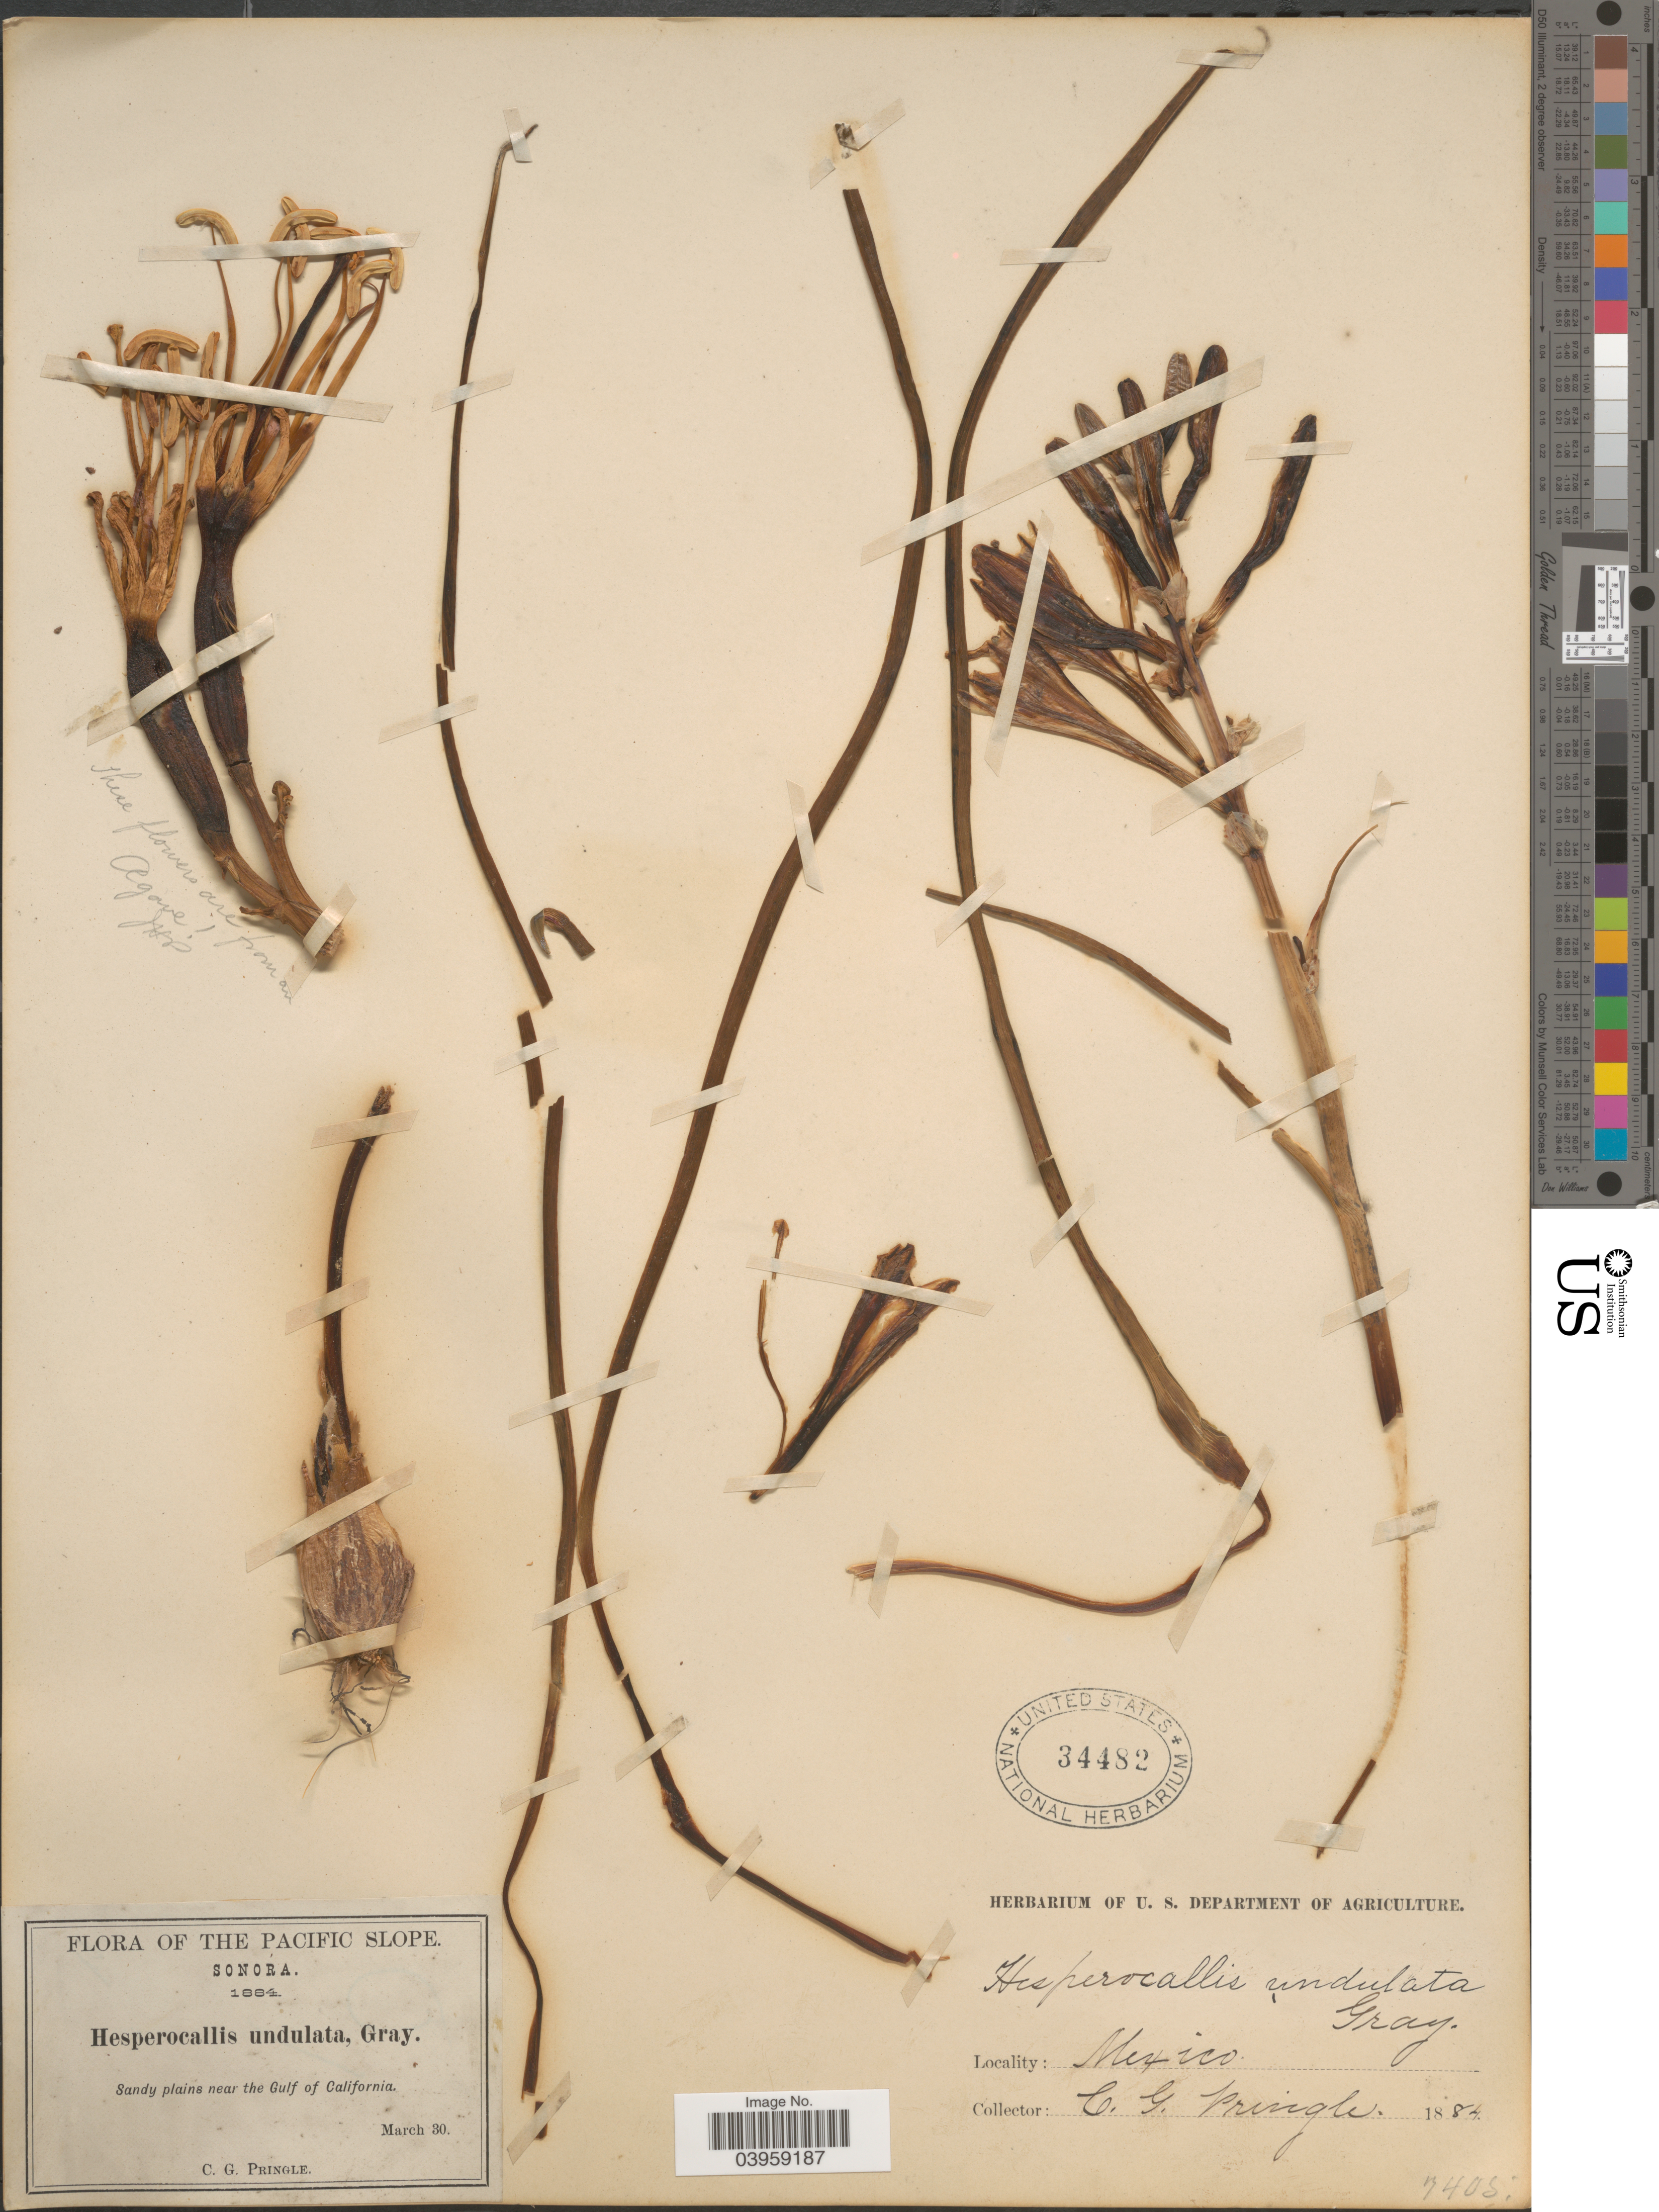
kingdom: Plantae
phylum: Tracheophyta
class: Liliopsida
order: Asparagales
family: Asparagaceae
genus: Hesperocallis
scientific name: Hesperocallis undulata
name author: A. Gray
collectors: C. G. Pringle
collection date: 1884-03-30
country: Mexico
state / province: Sonora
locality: The Pacific Slope. Near the Gulf of California.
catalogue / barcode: US 34482